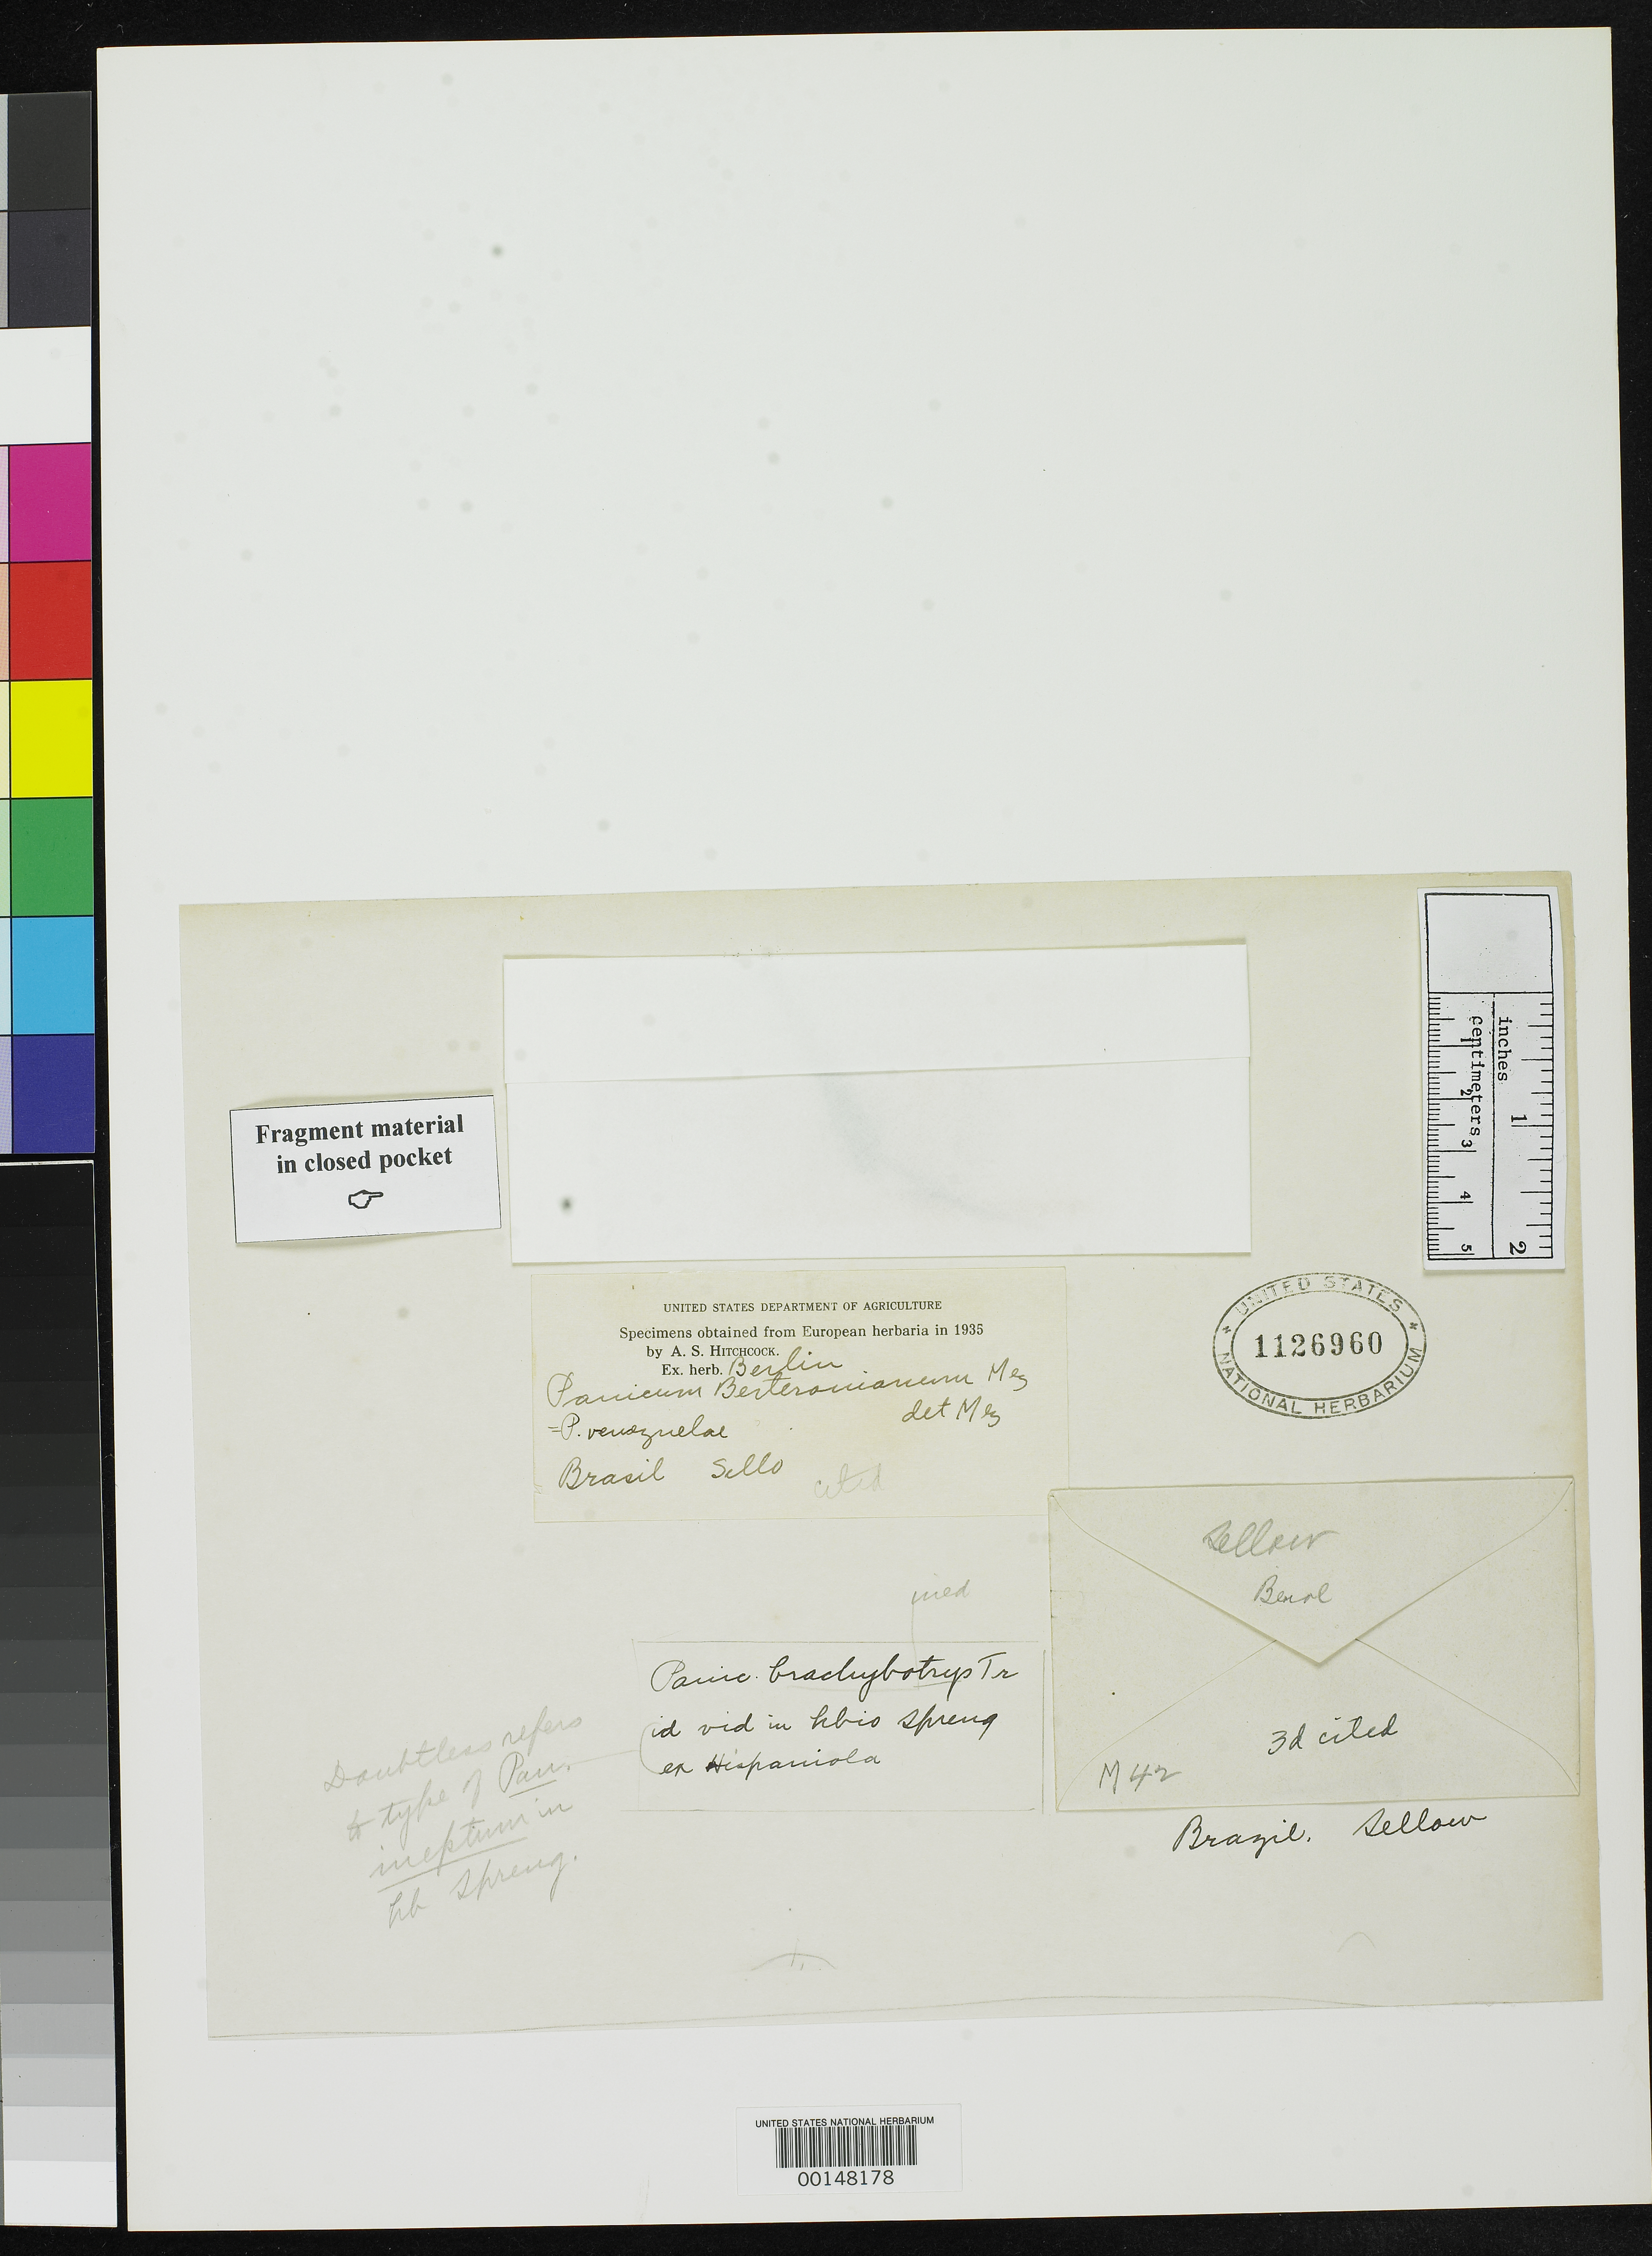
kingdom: Plantae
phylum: Tracheophyta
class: Liliopsida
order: Poales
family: Poaceae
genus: Panicum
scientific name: Panicum berteronianum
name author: Mez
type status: Isosyntype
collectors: F. Sellow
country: Brazil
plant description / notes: Fragmentary material of type specimen ex herb. Berlin [2 elements on sheet, both apparently same collection?]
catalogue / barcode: US 1126960